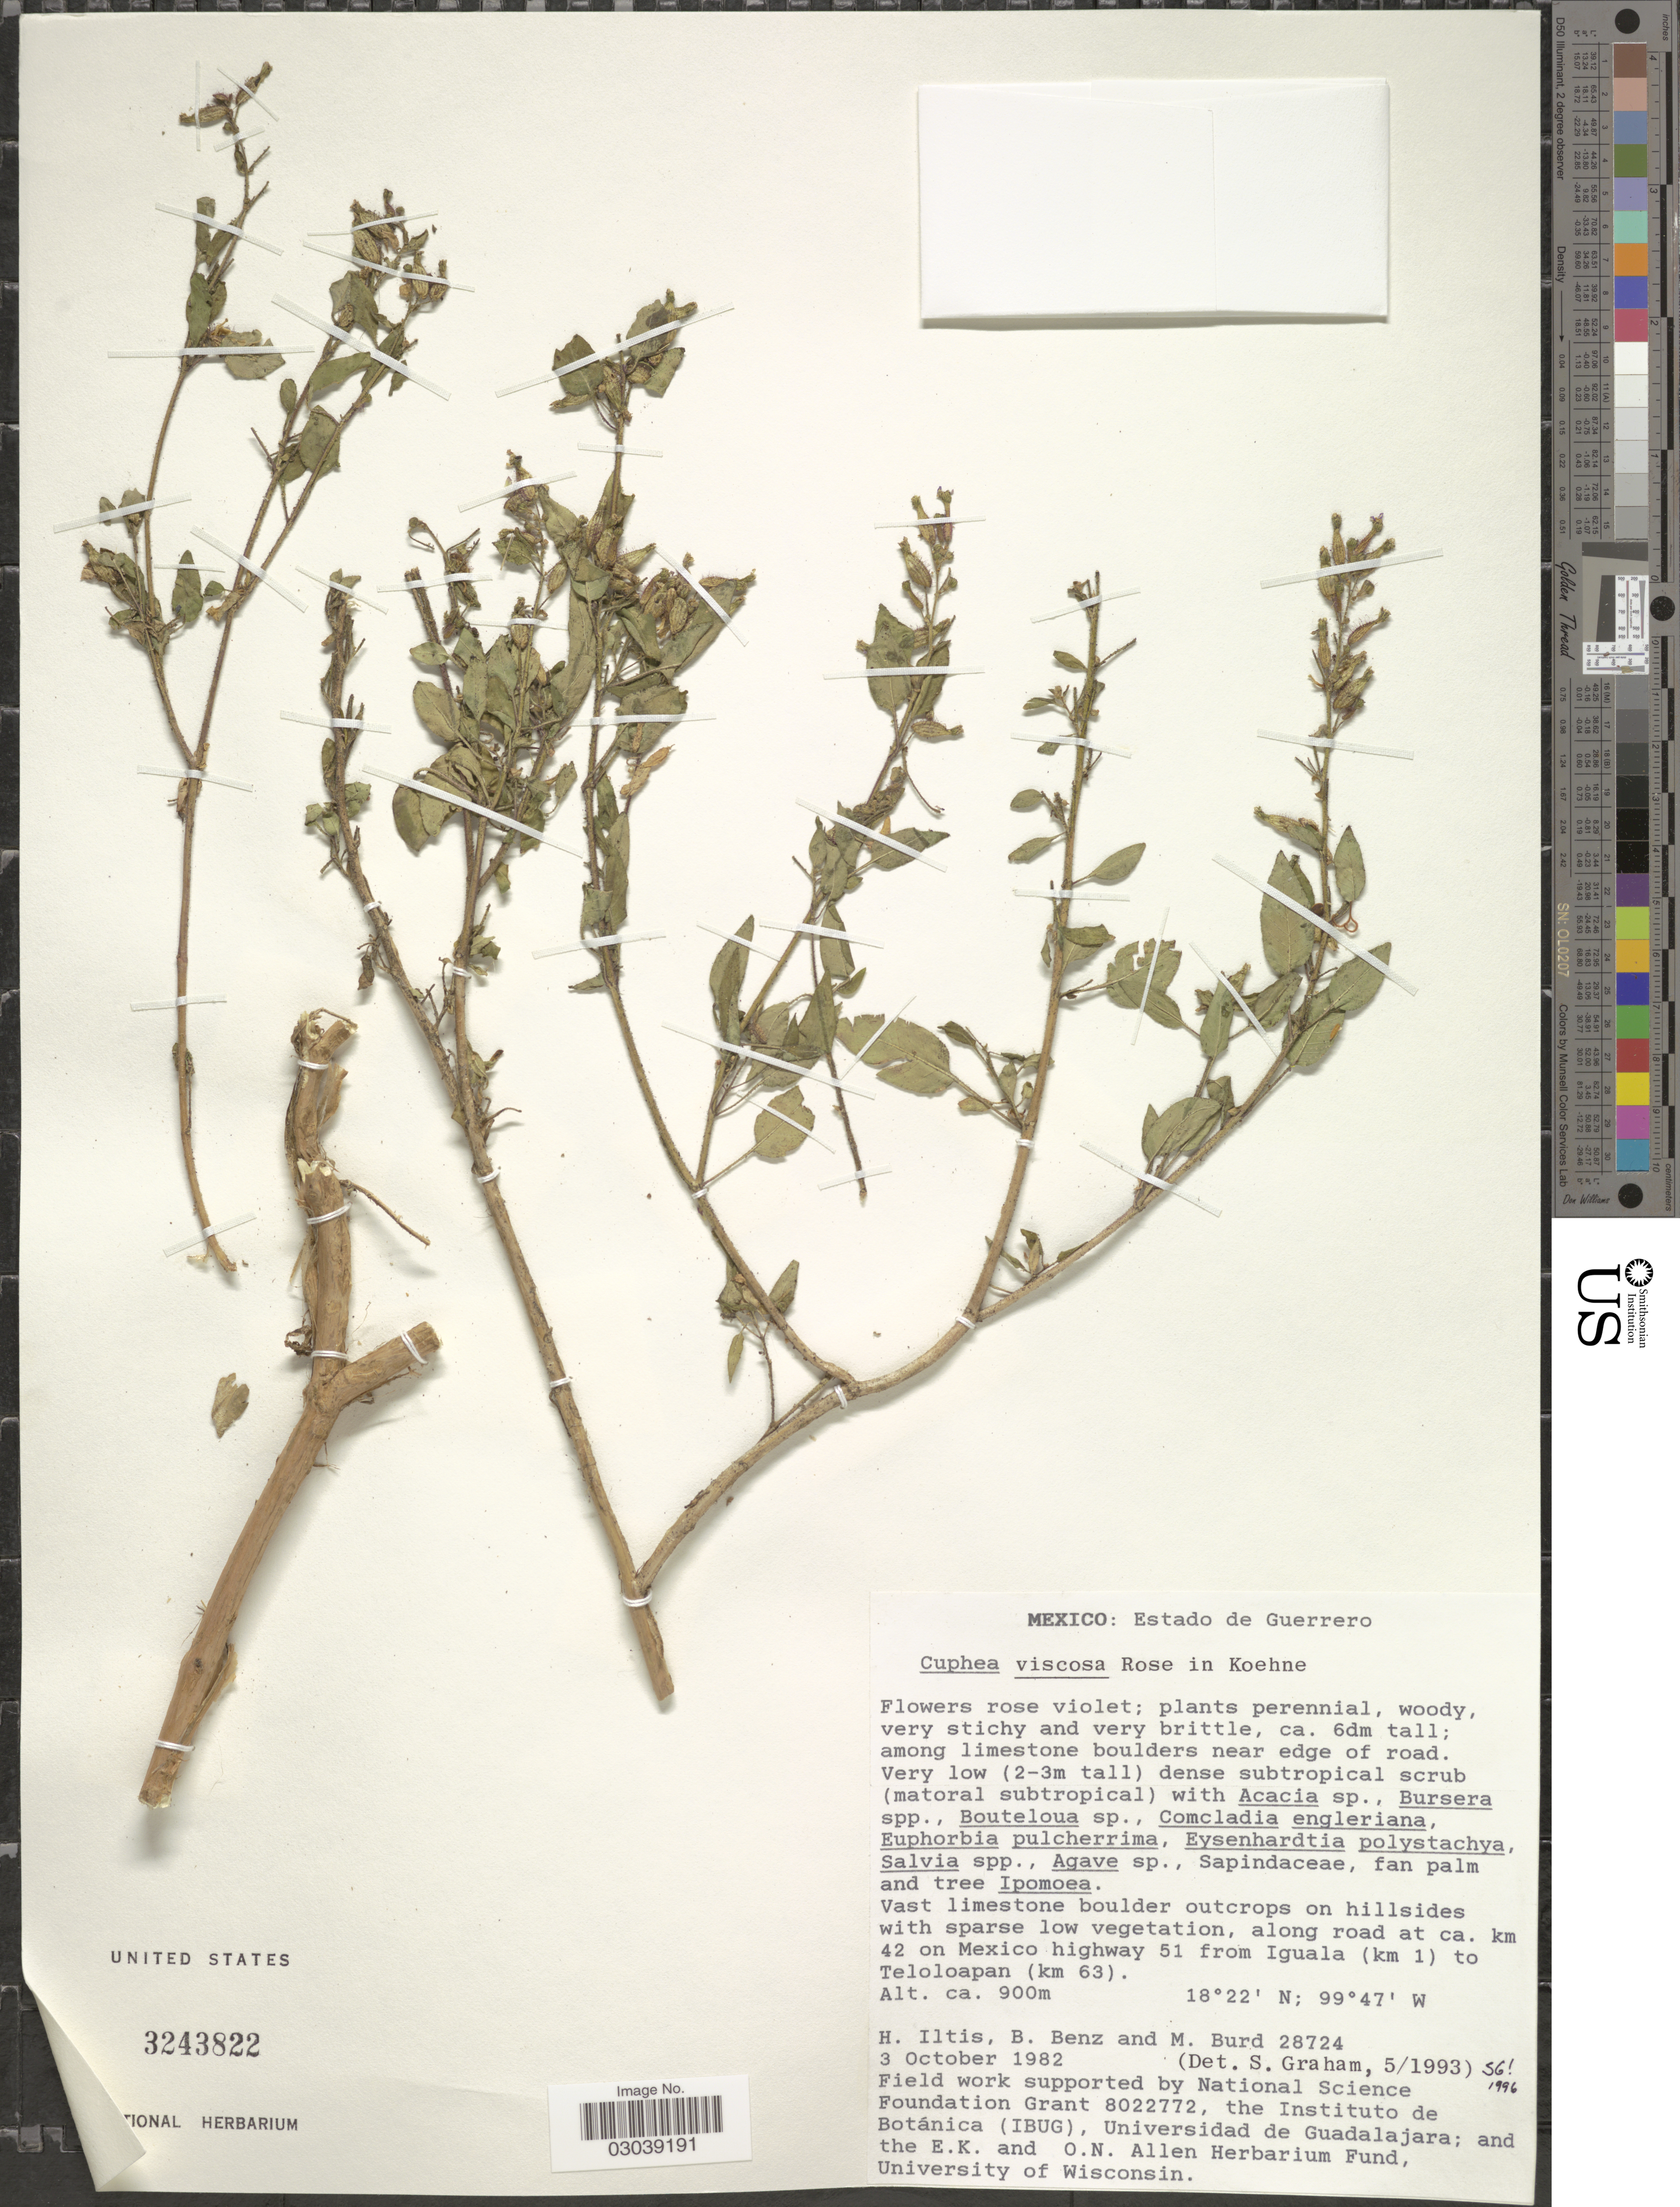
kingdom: Plantae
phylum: Tracheophyta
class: Magnoliopsida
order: Myrtales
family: Lythraceae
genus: Cuphea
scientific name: Cuphea viscosa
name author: Rose in Koehne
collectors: H. Iltis, B. Benz & M. Burd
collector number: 28724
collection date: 1982-10-03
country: Mexico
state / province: Guerrero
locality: Along road at ca. km 42 on Mexico highway 51 from Iguala (km 1) to Teloloapan (km 63).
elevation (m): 900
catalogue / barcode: US 3243822